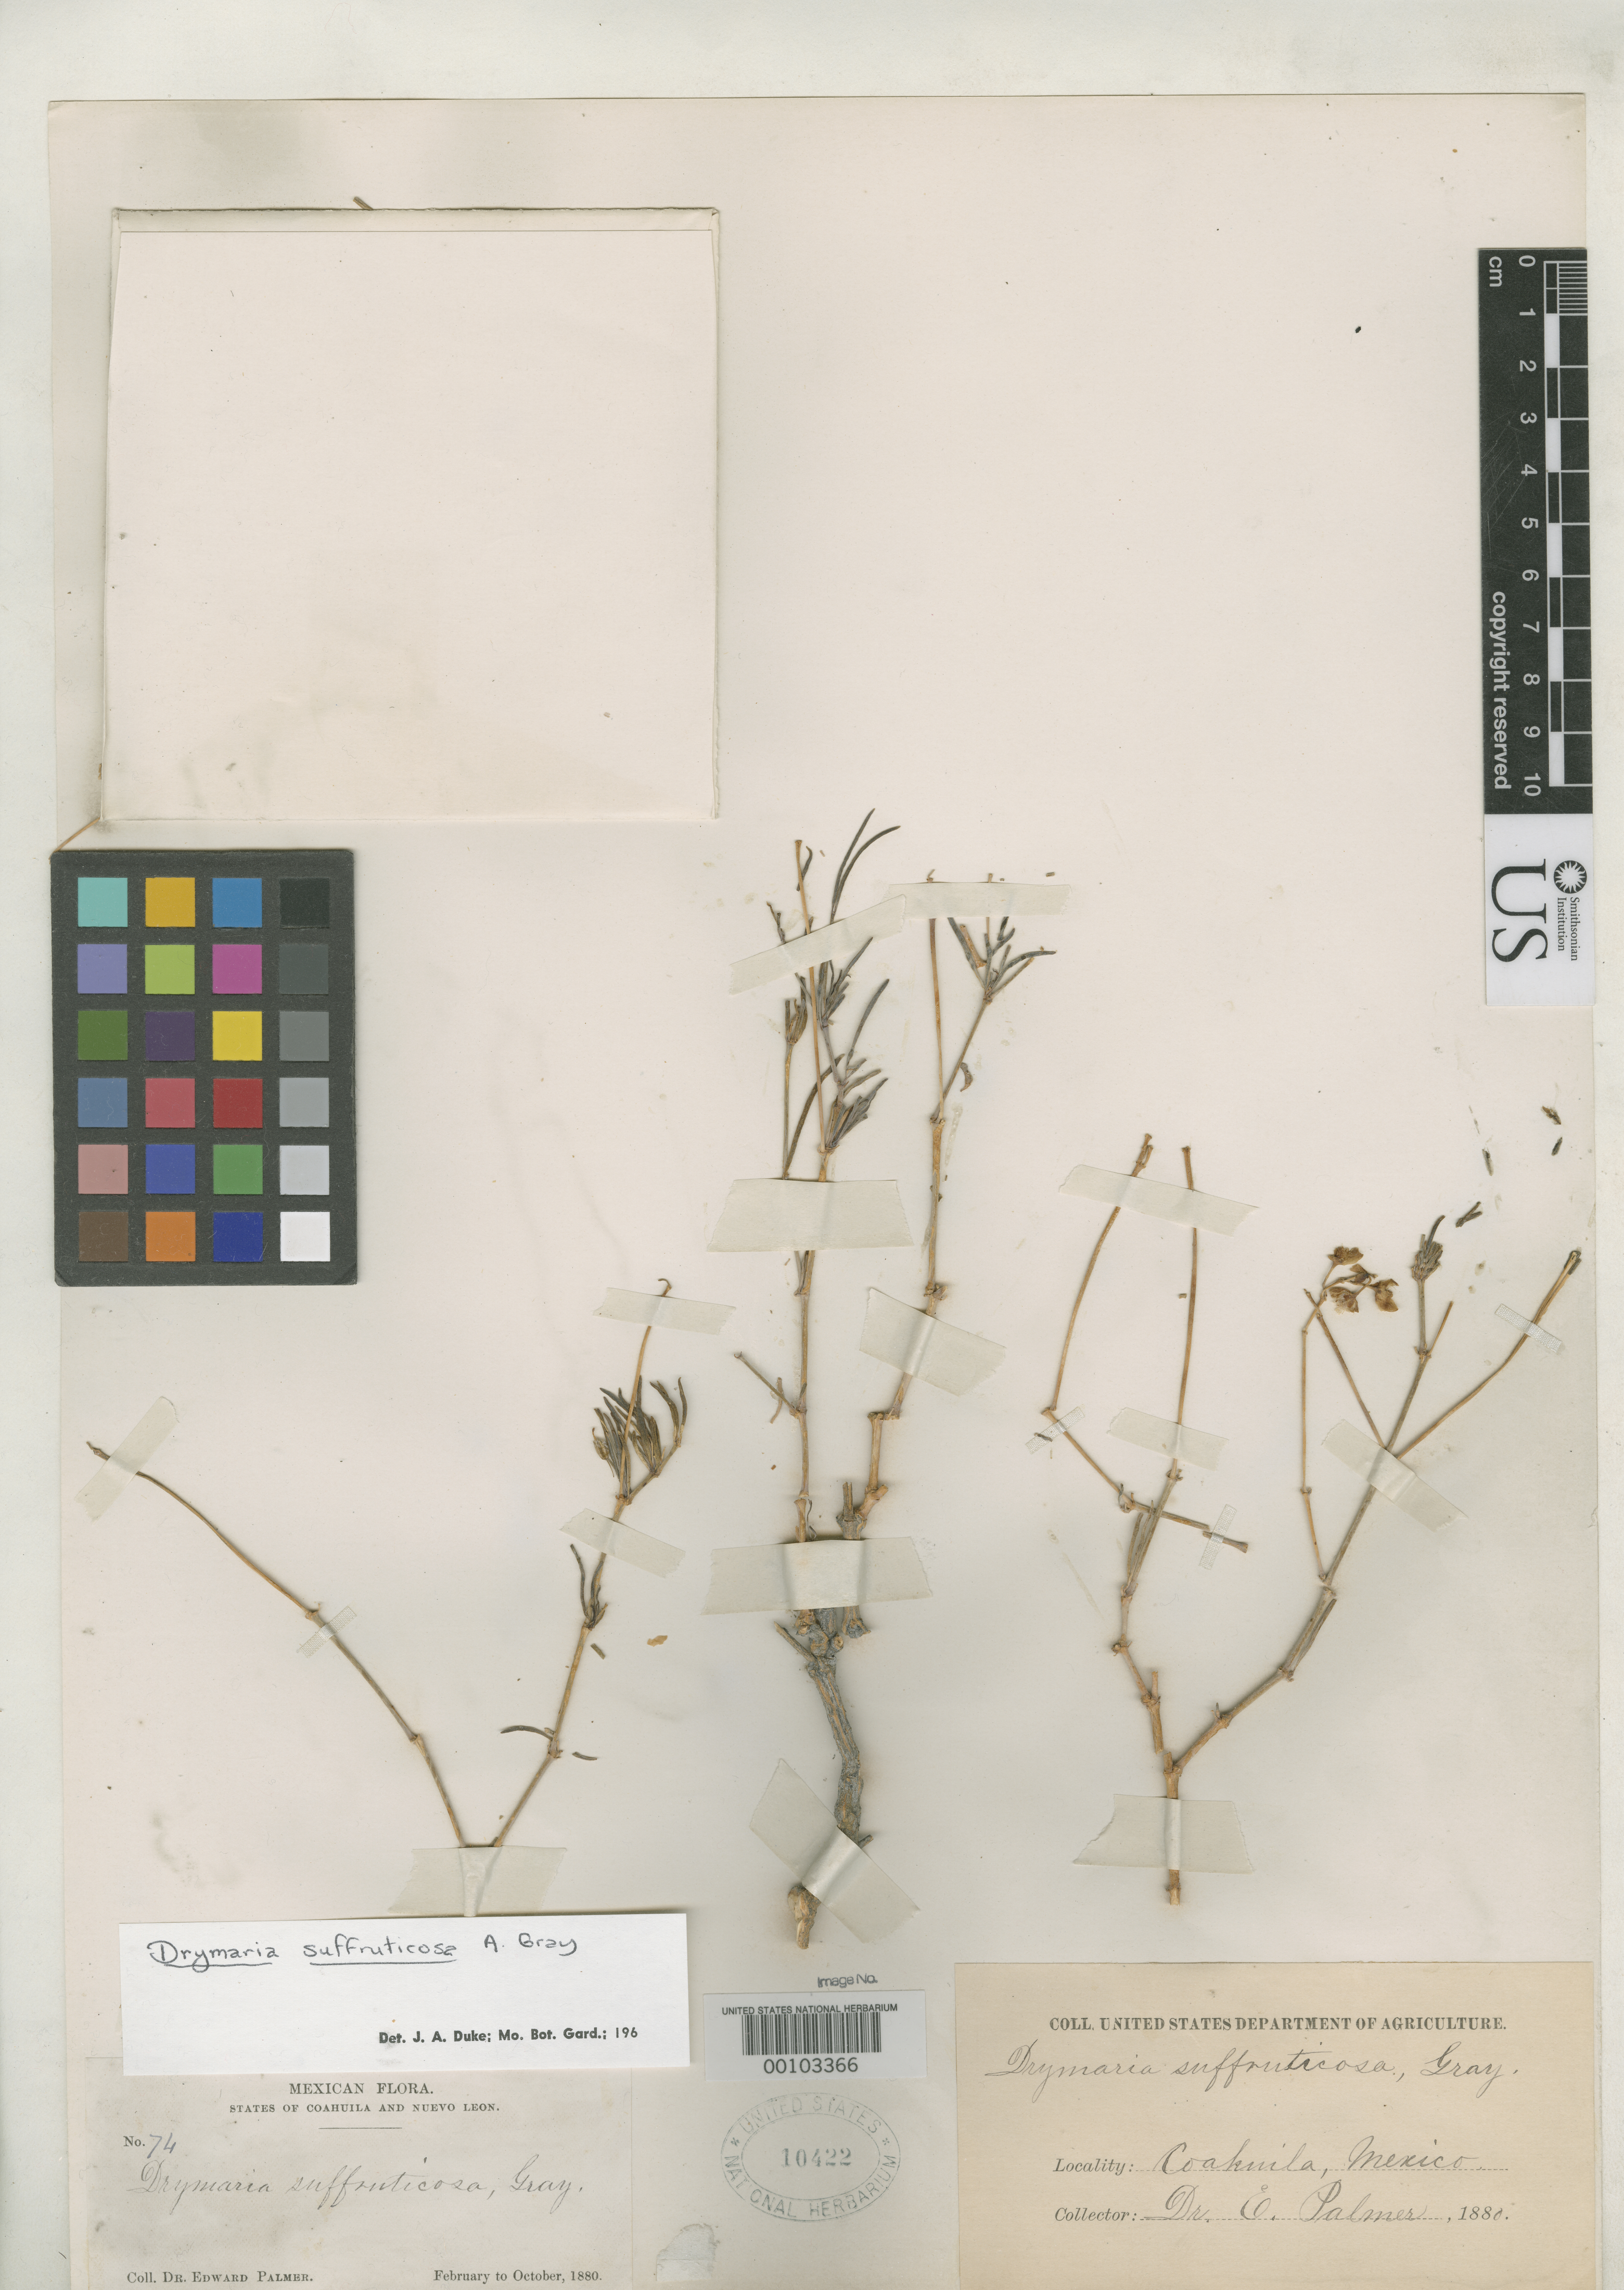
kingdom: Plantae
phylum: Tracheophyta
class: Magnoliopsida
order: Caryophyllales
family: Caryophyllaceae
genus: Drymaria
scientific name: Drymaria suffruticosa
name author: A. Gray ex S. Watson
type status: Type Collection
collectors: E. Palmer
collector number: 74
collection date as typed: Feb 1880 to -- Oct 1880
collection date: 1880-02/1880-10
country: Mexico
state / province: Coahuila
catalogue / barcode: US 10422